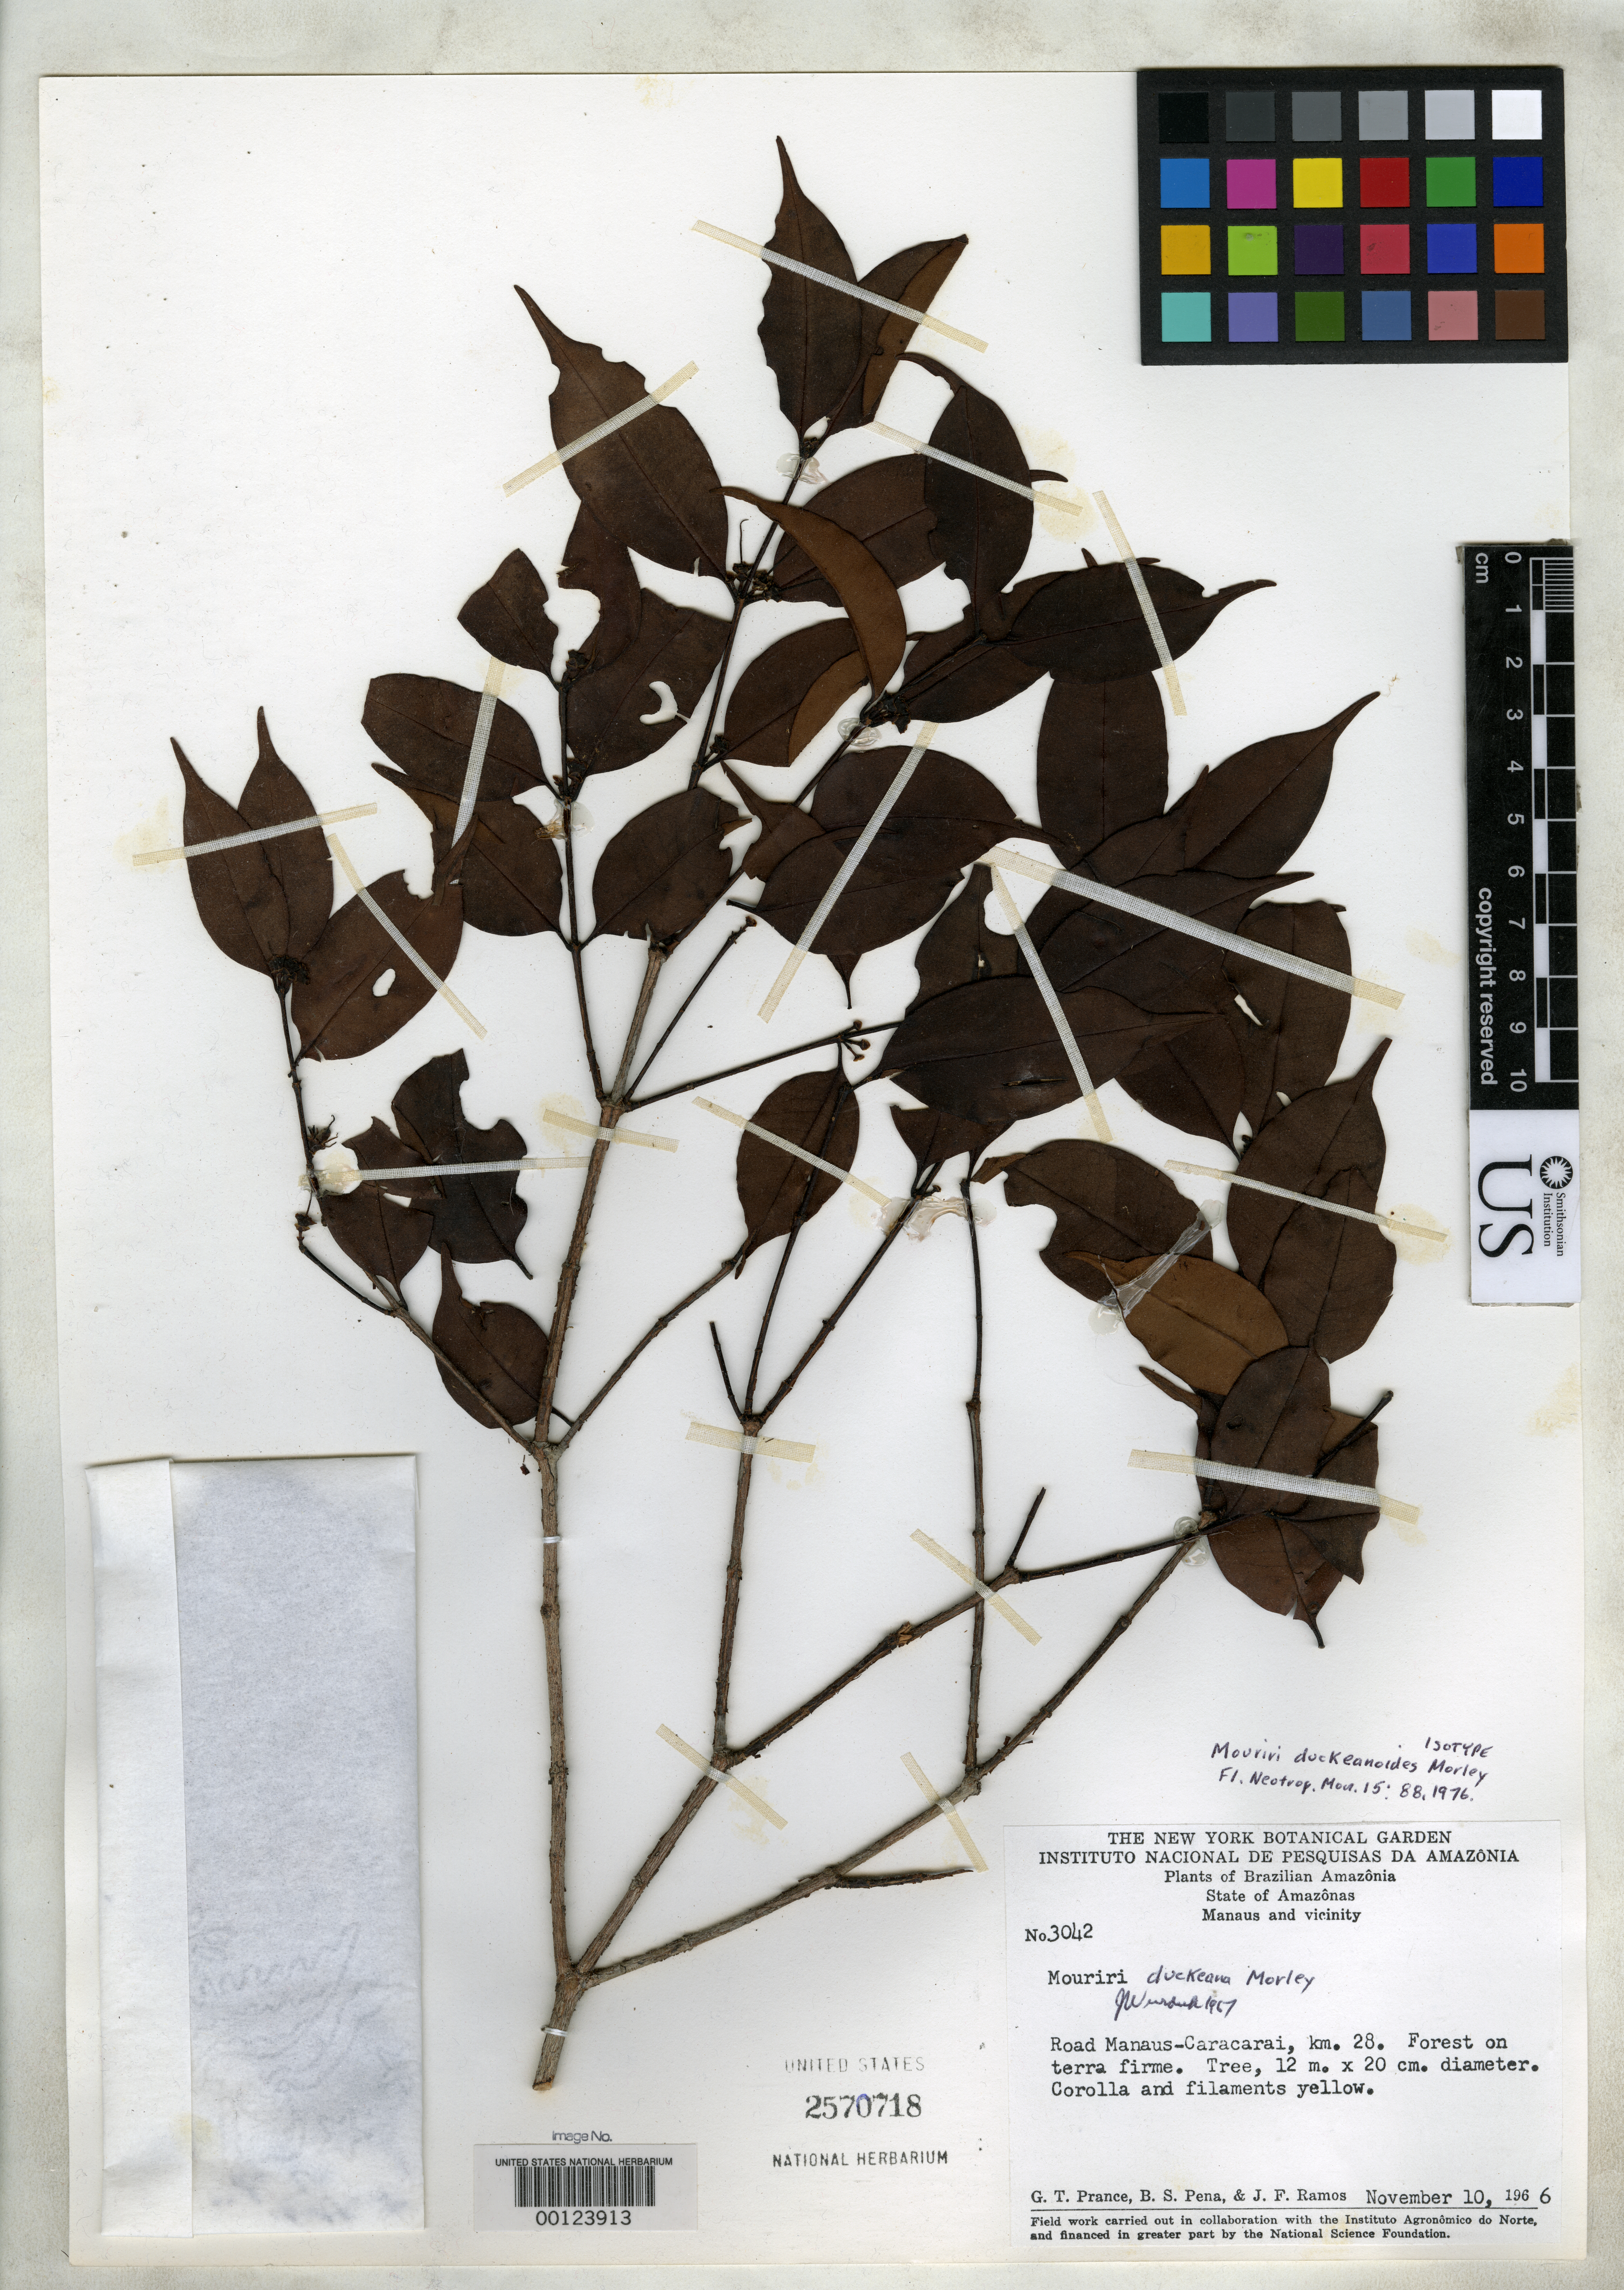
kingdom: Plantae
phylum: Tracheophyta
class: Magnoliopsida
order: Myrtales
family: Melastomataceae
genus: Mouriri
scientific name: Mouriri duckeanoides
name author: Morley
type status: Isotype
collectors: G. T. Prance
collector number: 3042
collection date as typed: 10 Nov 1966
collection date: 1966-11-10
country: Brazil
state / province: Amazonas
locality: Manaus-Caracarai Road, km. 28.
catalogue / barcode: US 2570718